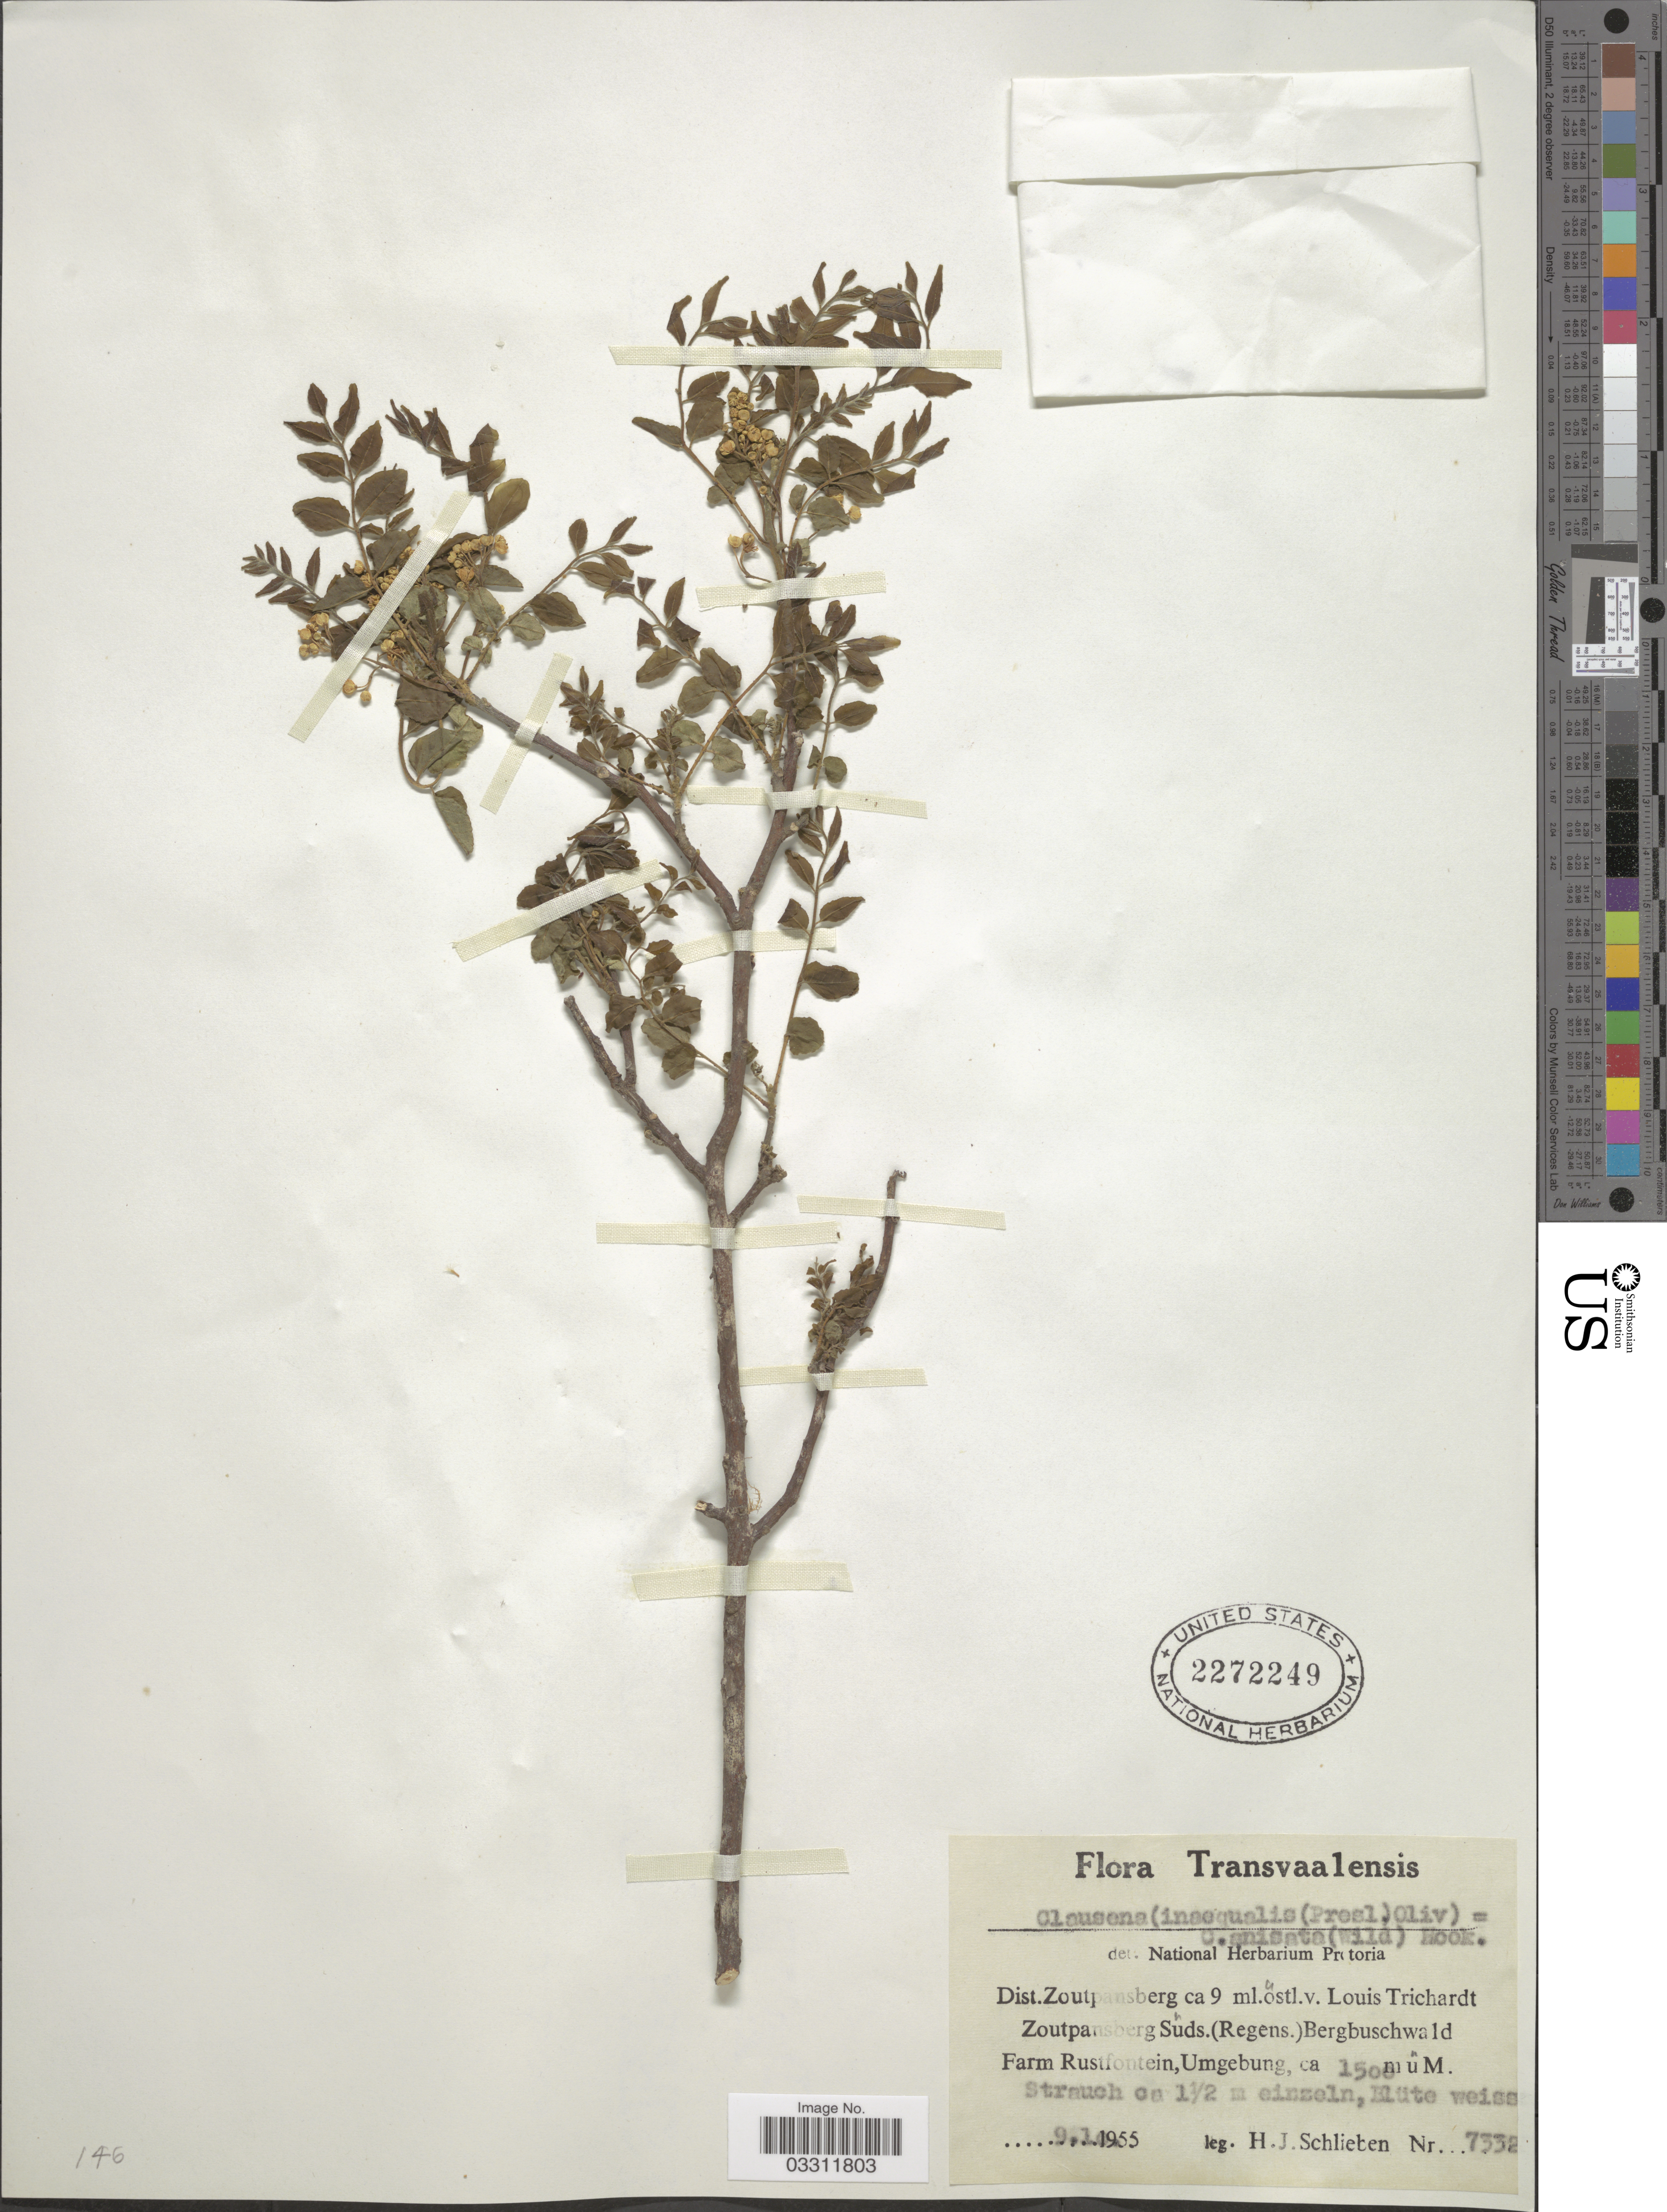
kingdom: Plantae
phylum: Tracheophyta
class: Magnoliopsida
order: Sapindales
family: Rutaceae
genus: Clausena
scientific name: Clausena anisata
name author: (Willd.) Benth.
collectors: H. J. Schlieben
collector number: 7332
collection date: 1955-01-09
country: South Africa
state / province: Limpopo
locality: Transvaalensis. Dist. Zoutpansberg ca 9 ml. östl. v. Louis Trichardt Zoutpansberg Süds. (Regens) Bergbuschwald. Farm Rustfontein.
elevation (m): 1500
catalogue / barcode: US 2272249